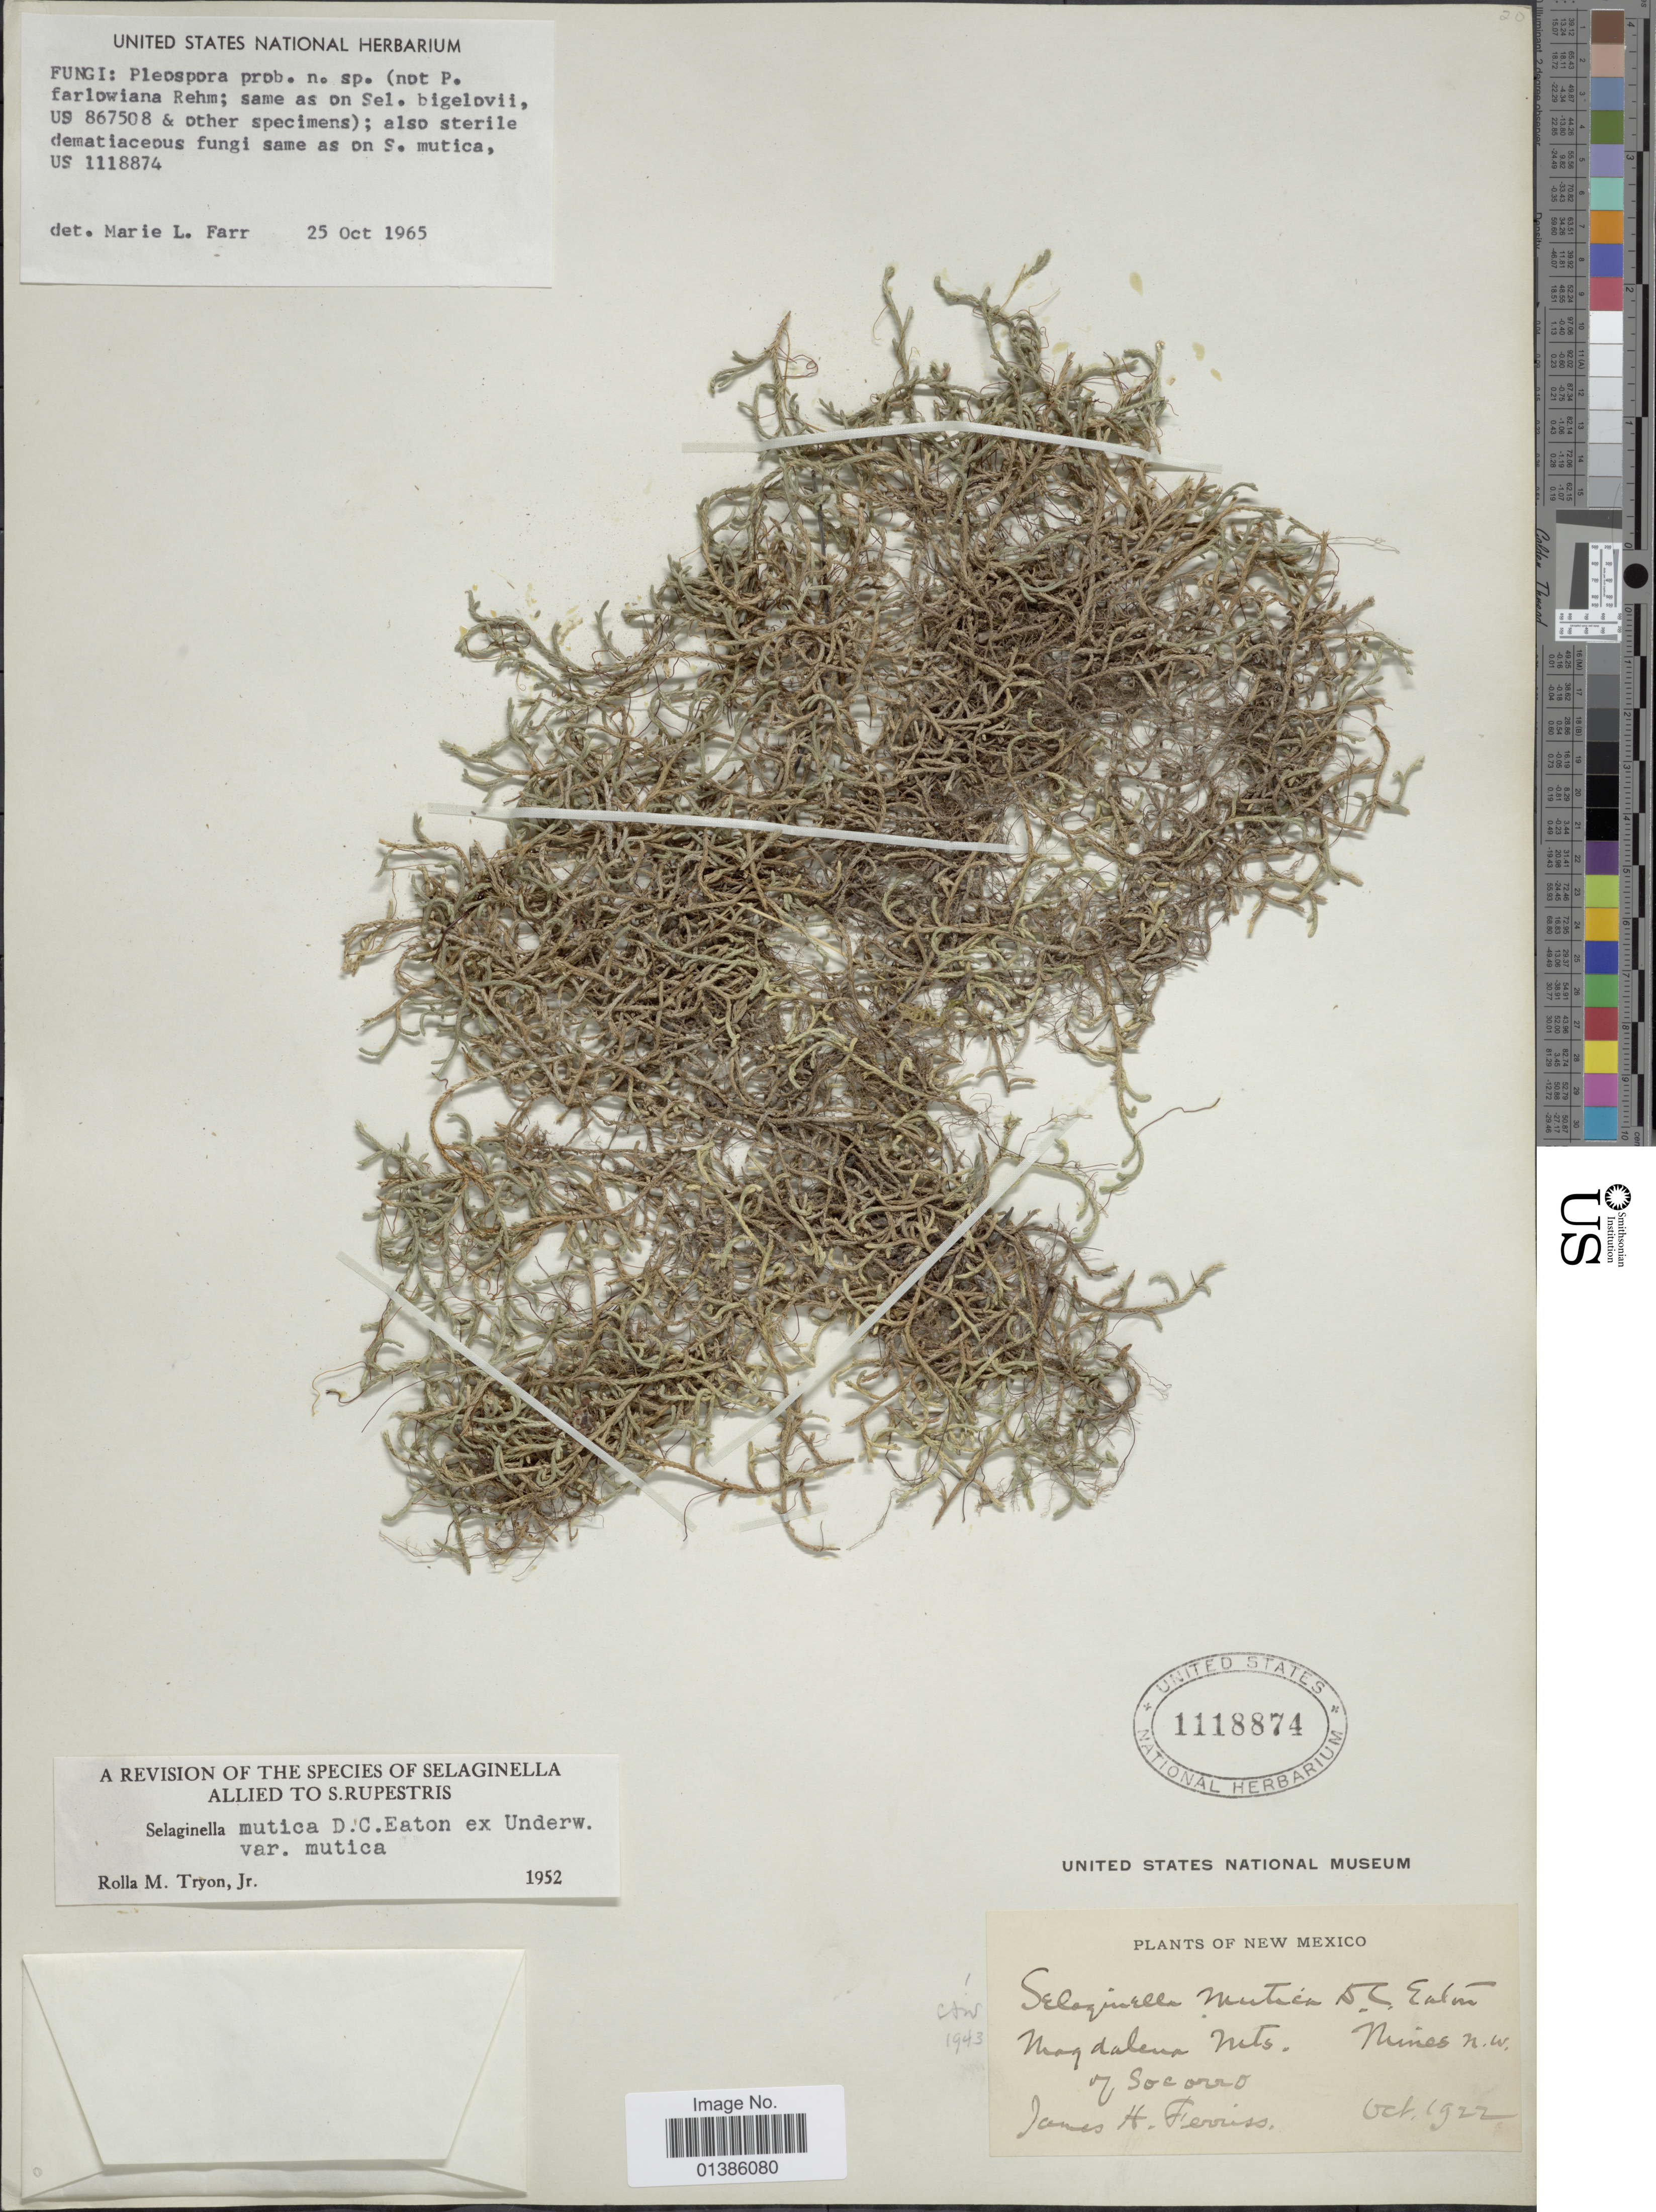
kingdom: Plantae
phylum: Tracheophyta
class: Lycopodiopsida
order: Selaginellales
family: Selaginellaceae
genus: Selaginella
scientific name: Selaginella mutica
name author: D.C. Eaton in Underw.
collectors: J. Ferriss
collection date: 1922-10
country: United States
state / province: New Mexico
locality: Magdalena Mts. Mines n.w of Socorro.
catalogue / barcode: US 1118874